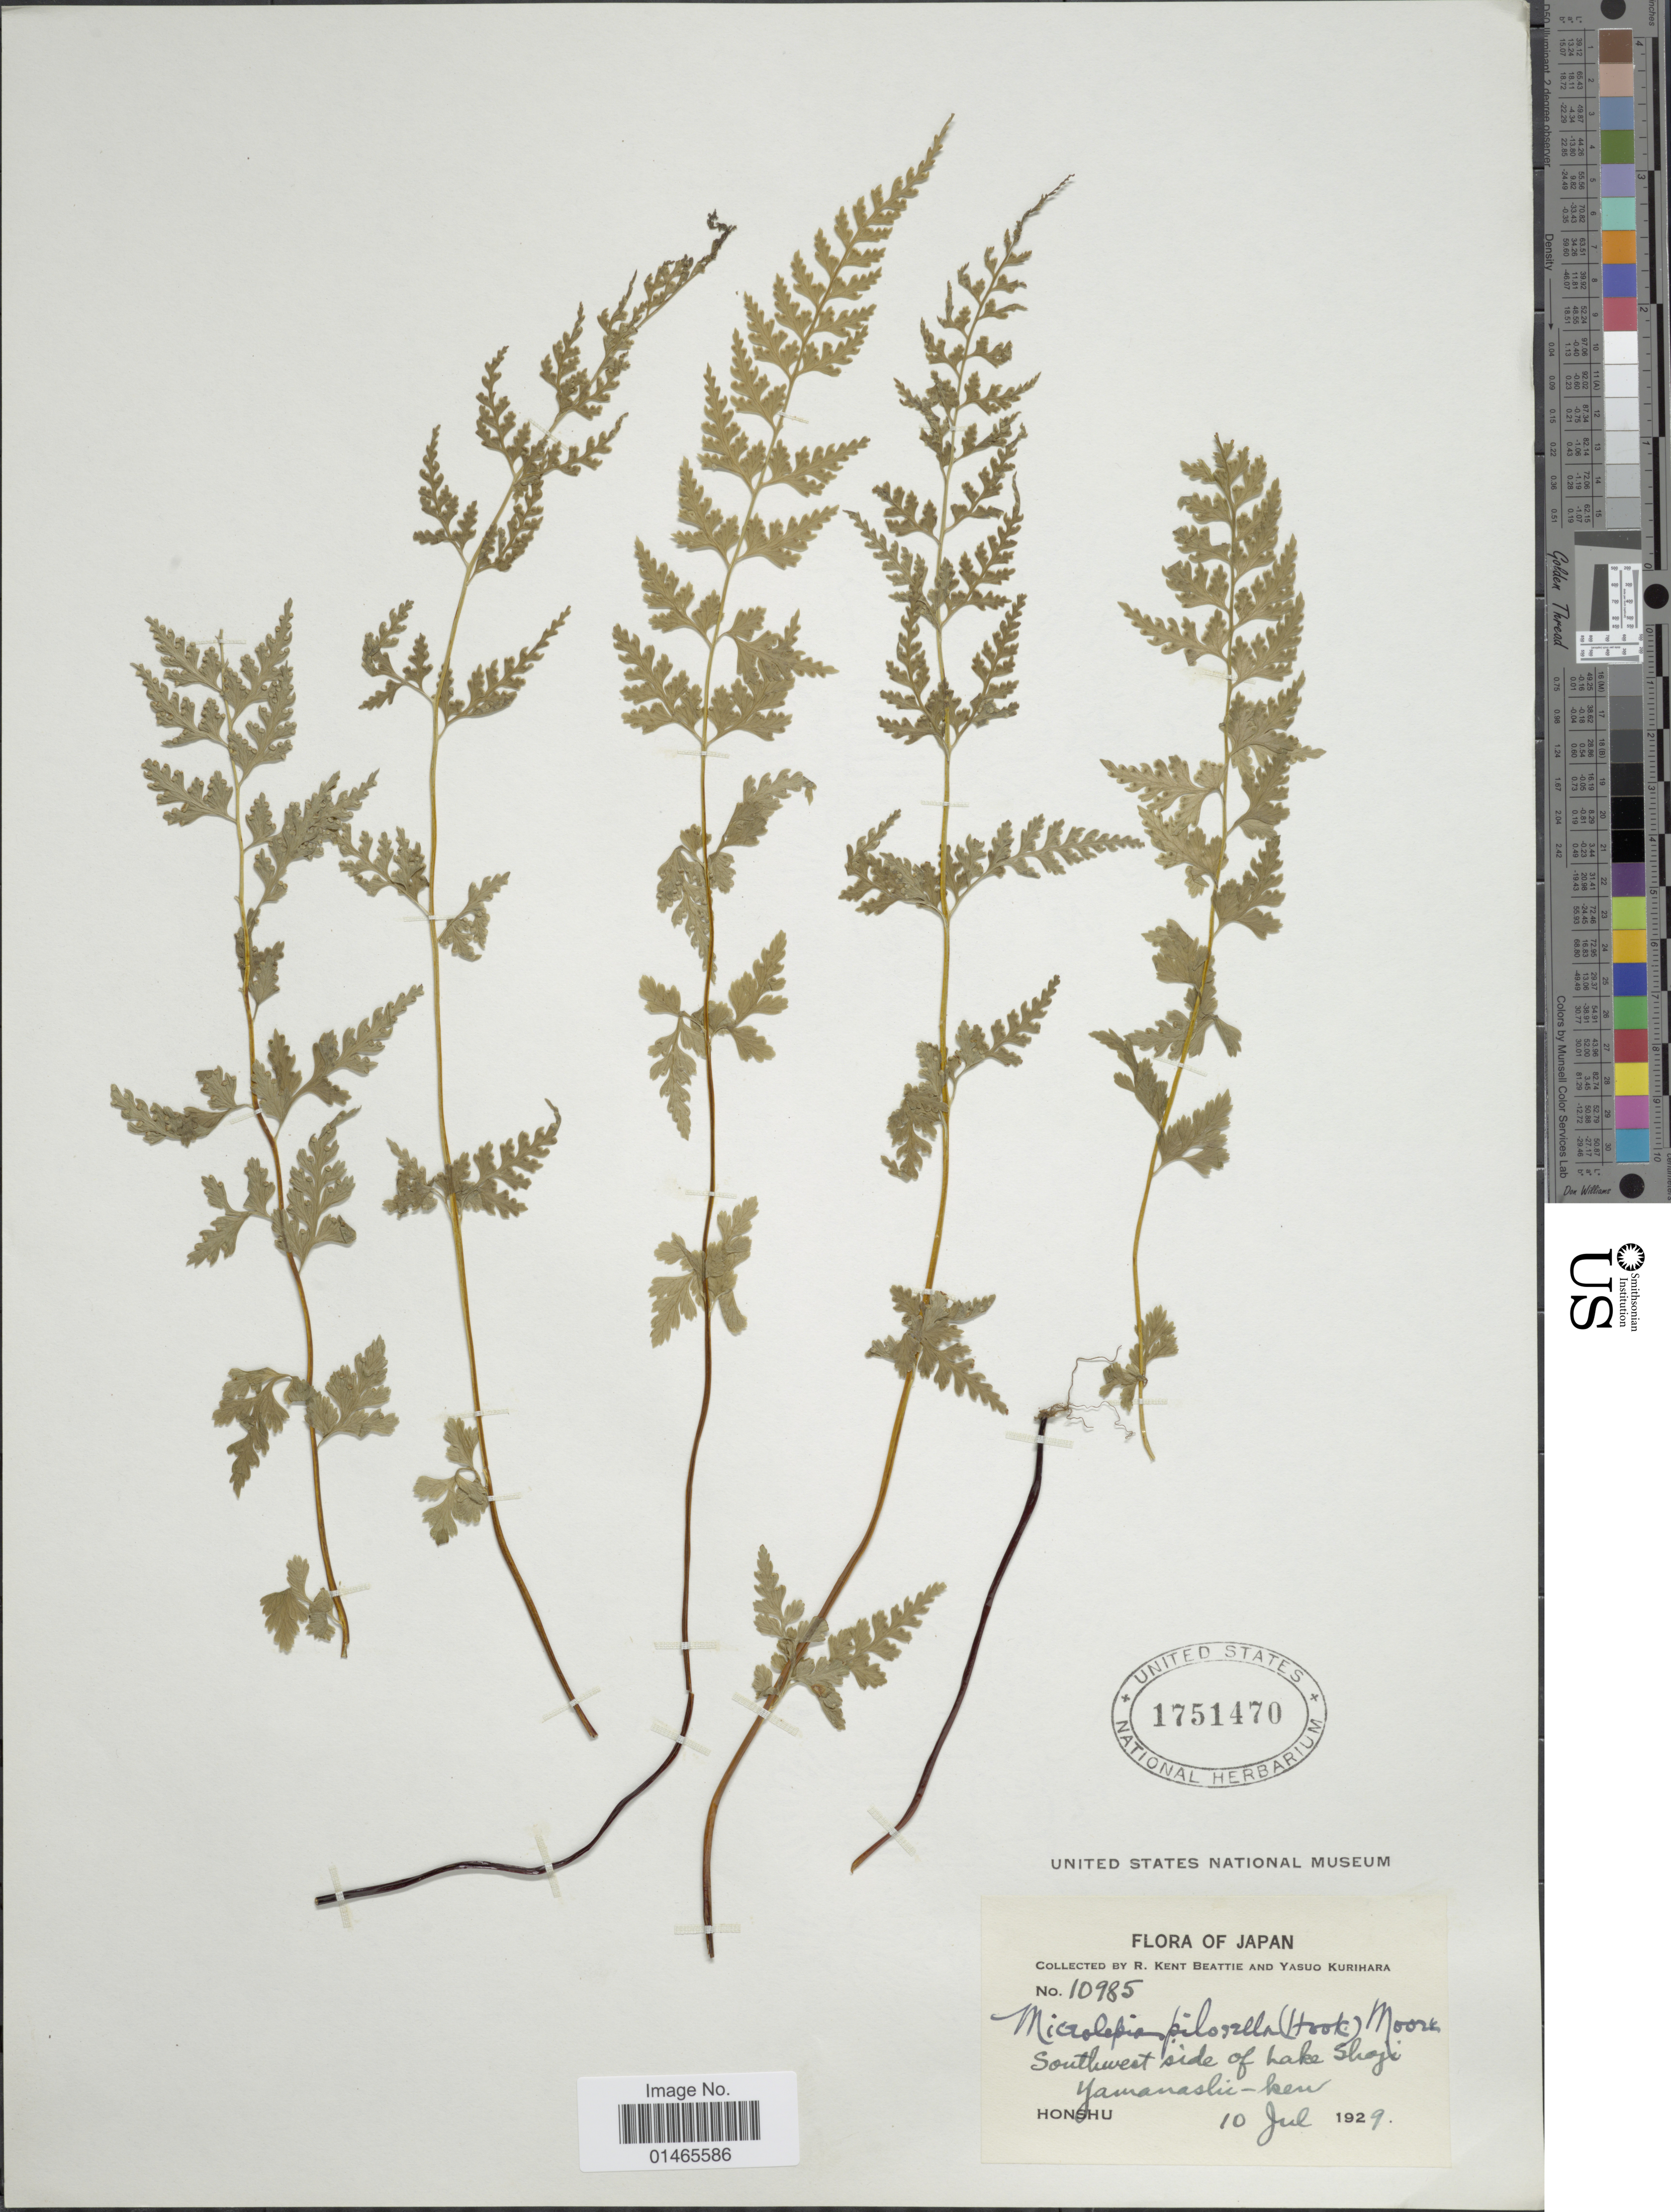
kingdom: Plantae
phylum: Tracheophyta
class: Polypodiopsida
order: Polypodiales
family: Dennstaedtiaceae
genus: Microlepia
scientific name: Microlepia pilosella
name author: (Hook.) T. Moore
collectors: R. K. Beattie & Y. Kurihara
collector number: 10985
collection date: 1929-07-10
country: Japan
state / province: Yamanasi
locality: Honshu, Southwest side of Lake Shoji Yamanashi-ken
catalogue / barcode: US 1751470